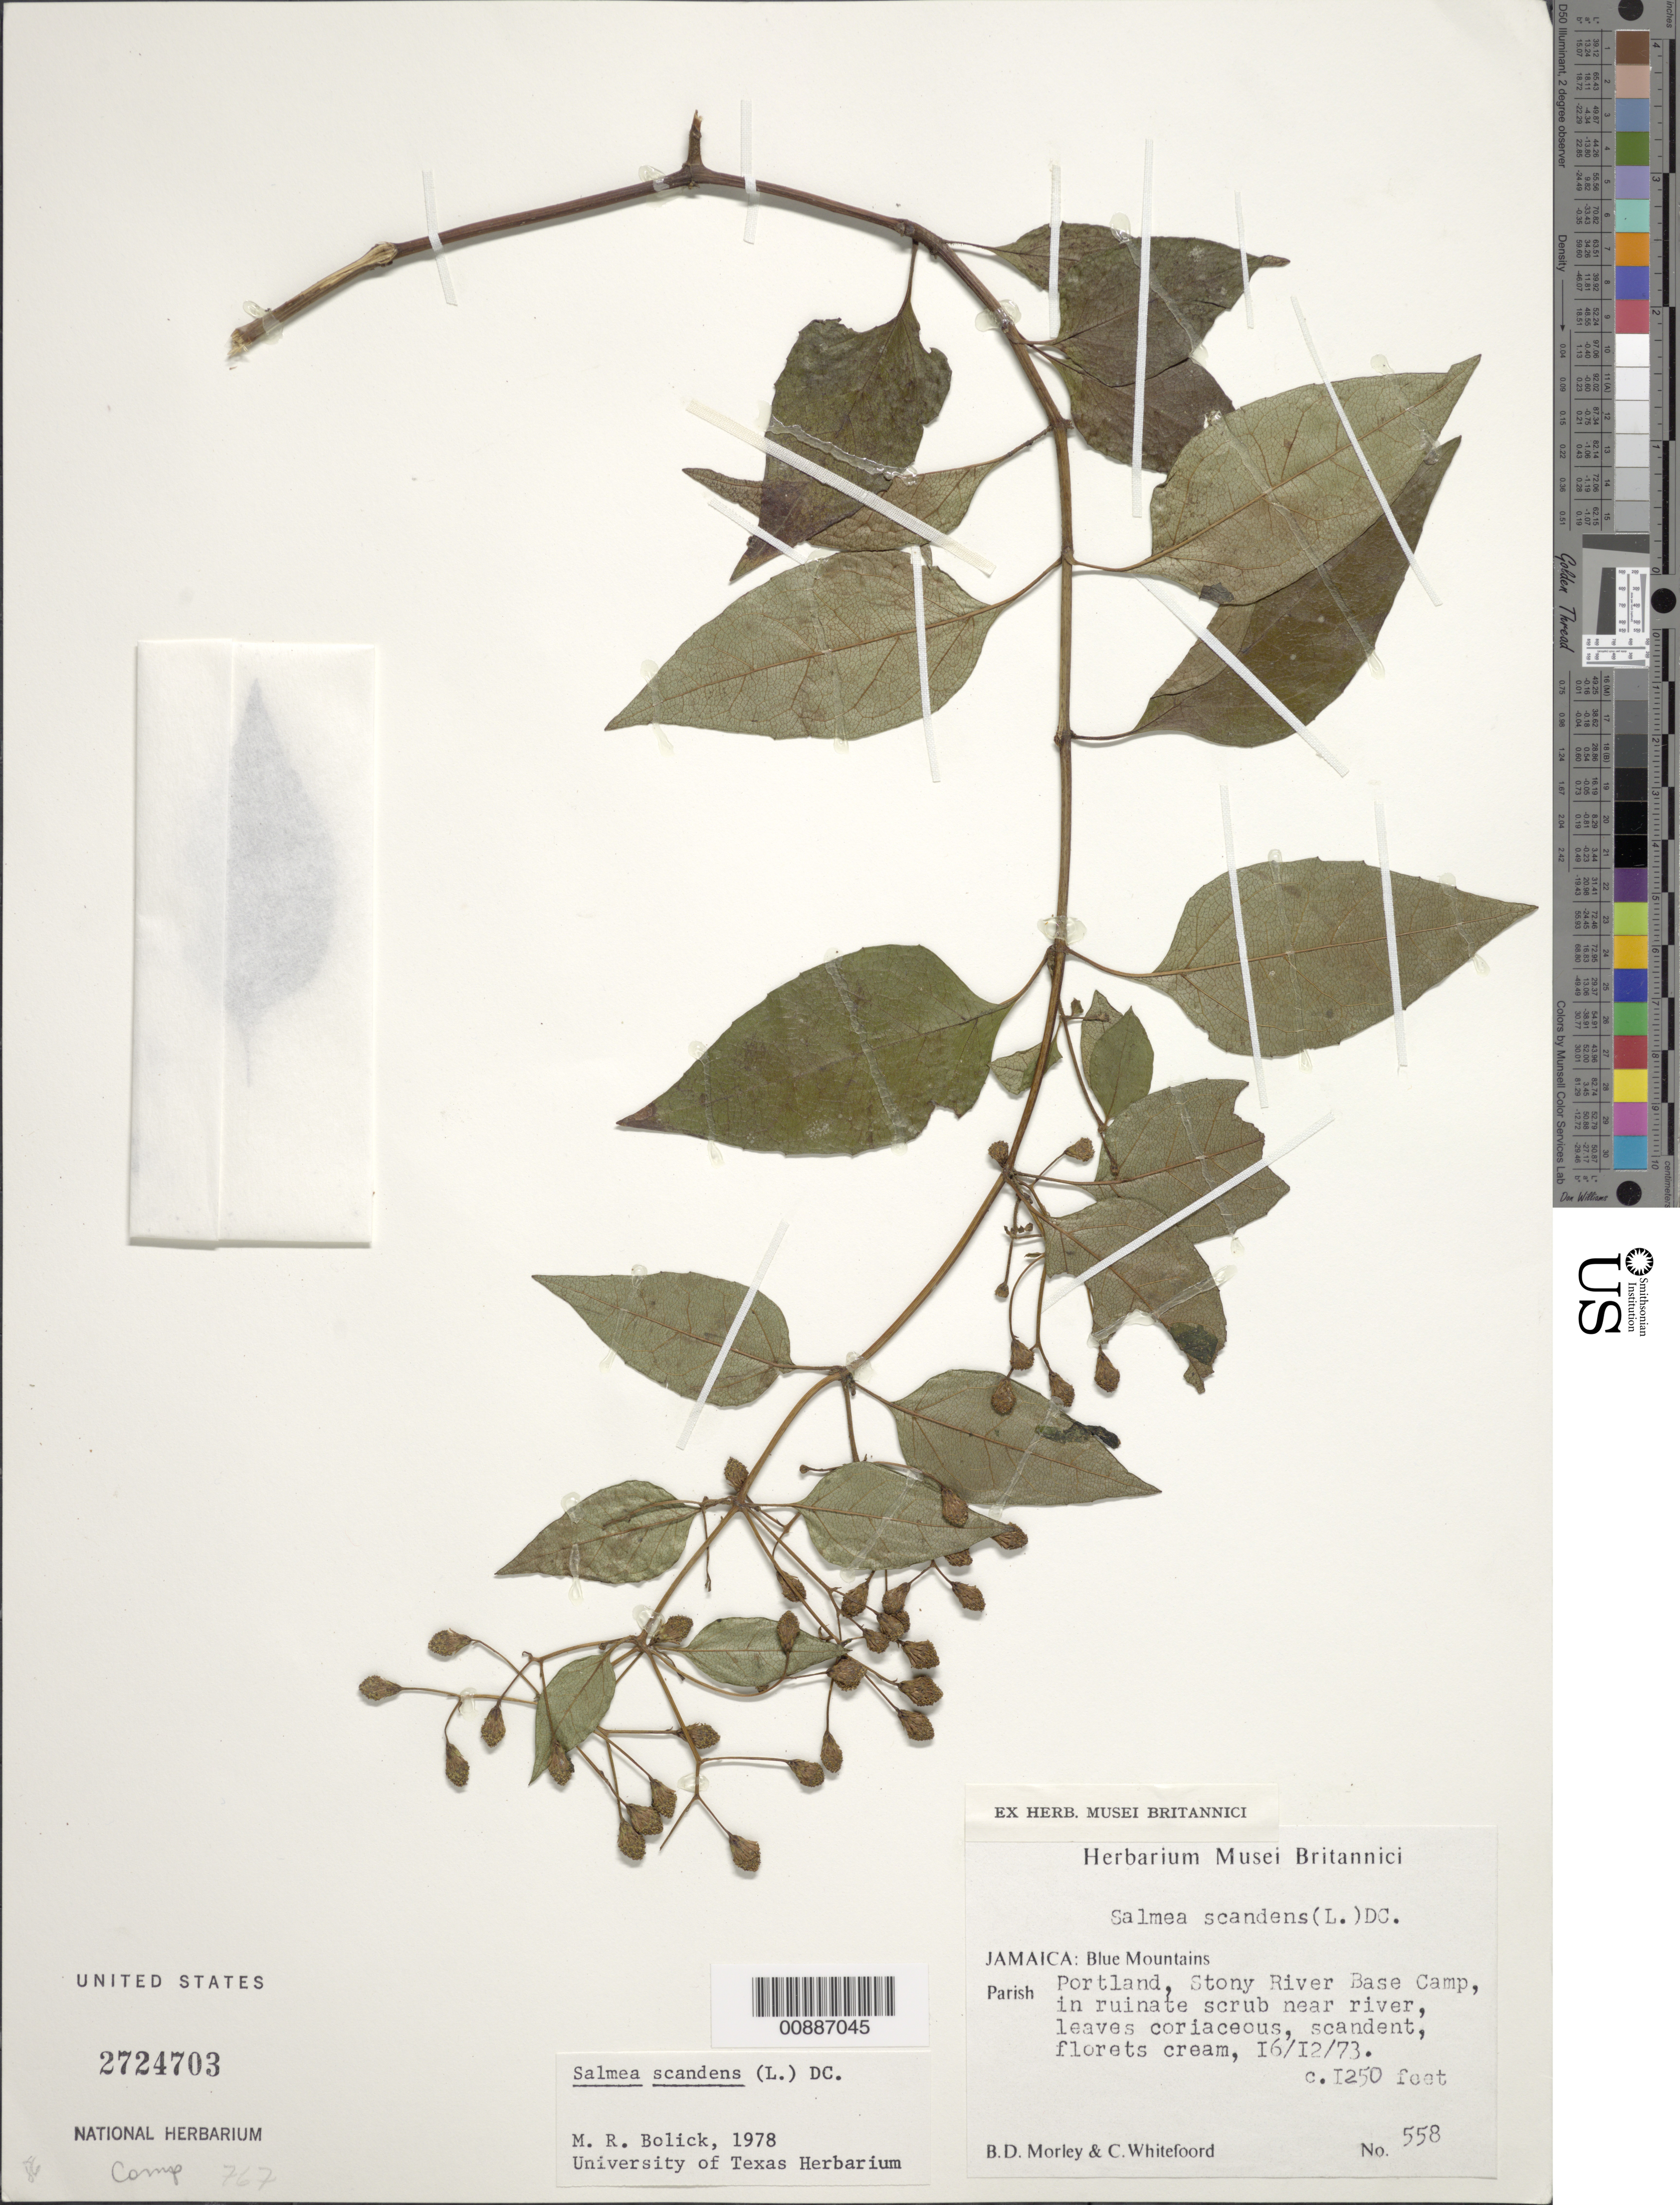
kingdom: Plantae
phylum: Tracheophyta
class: Magnoliopsida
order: Asterales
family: Asteraceae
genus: Salmea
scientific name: Salmea scandens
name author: (L.) DC.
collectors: B. D. Morley & C. Whitefoord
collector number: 558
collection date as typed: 16 Dec 1973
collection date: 1973-12-16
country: Jamaica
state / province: Portland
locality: Blue Mountains, Stony River Base Camp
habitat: In ruinate scrub near river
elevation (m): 381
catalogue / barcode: US 2724703